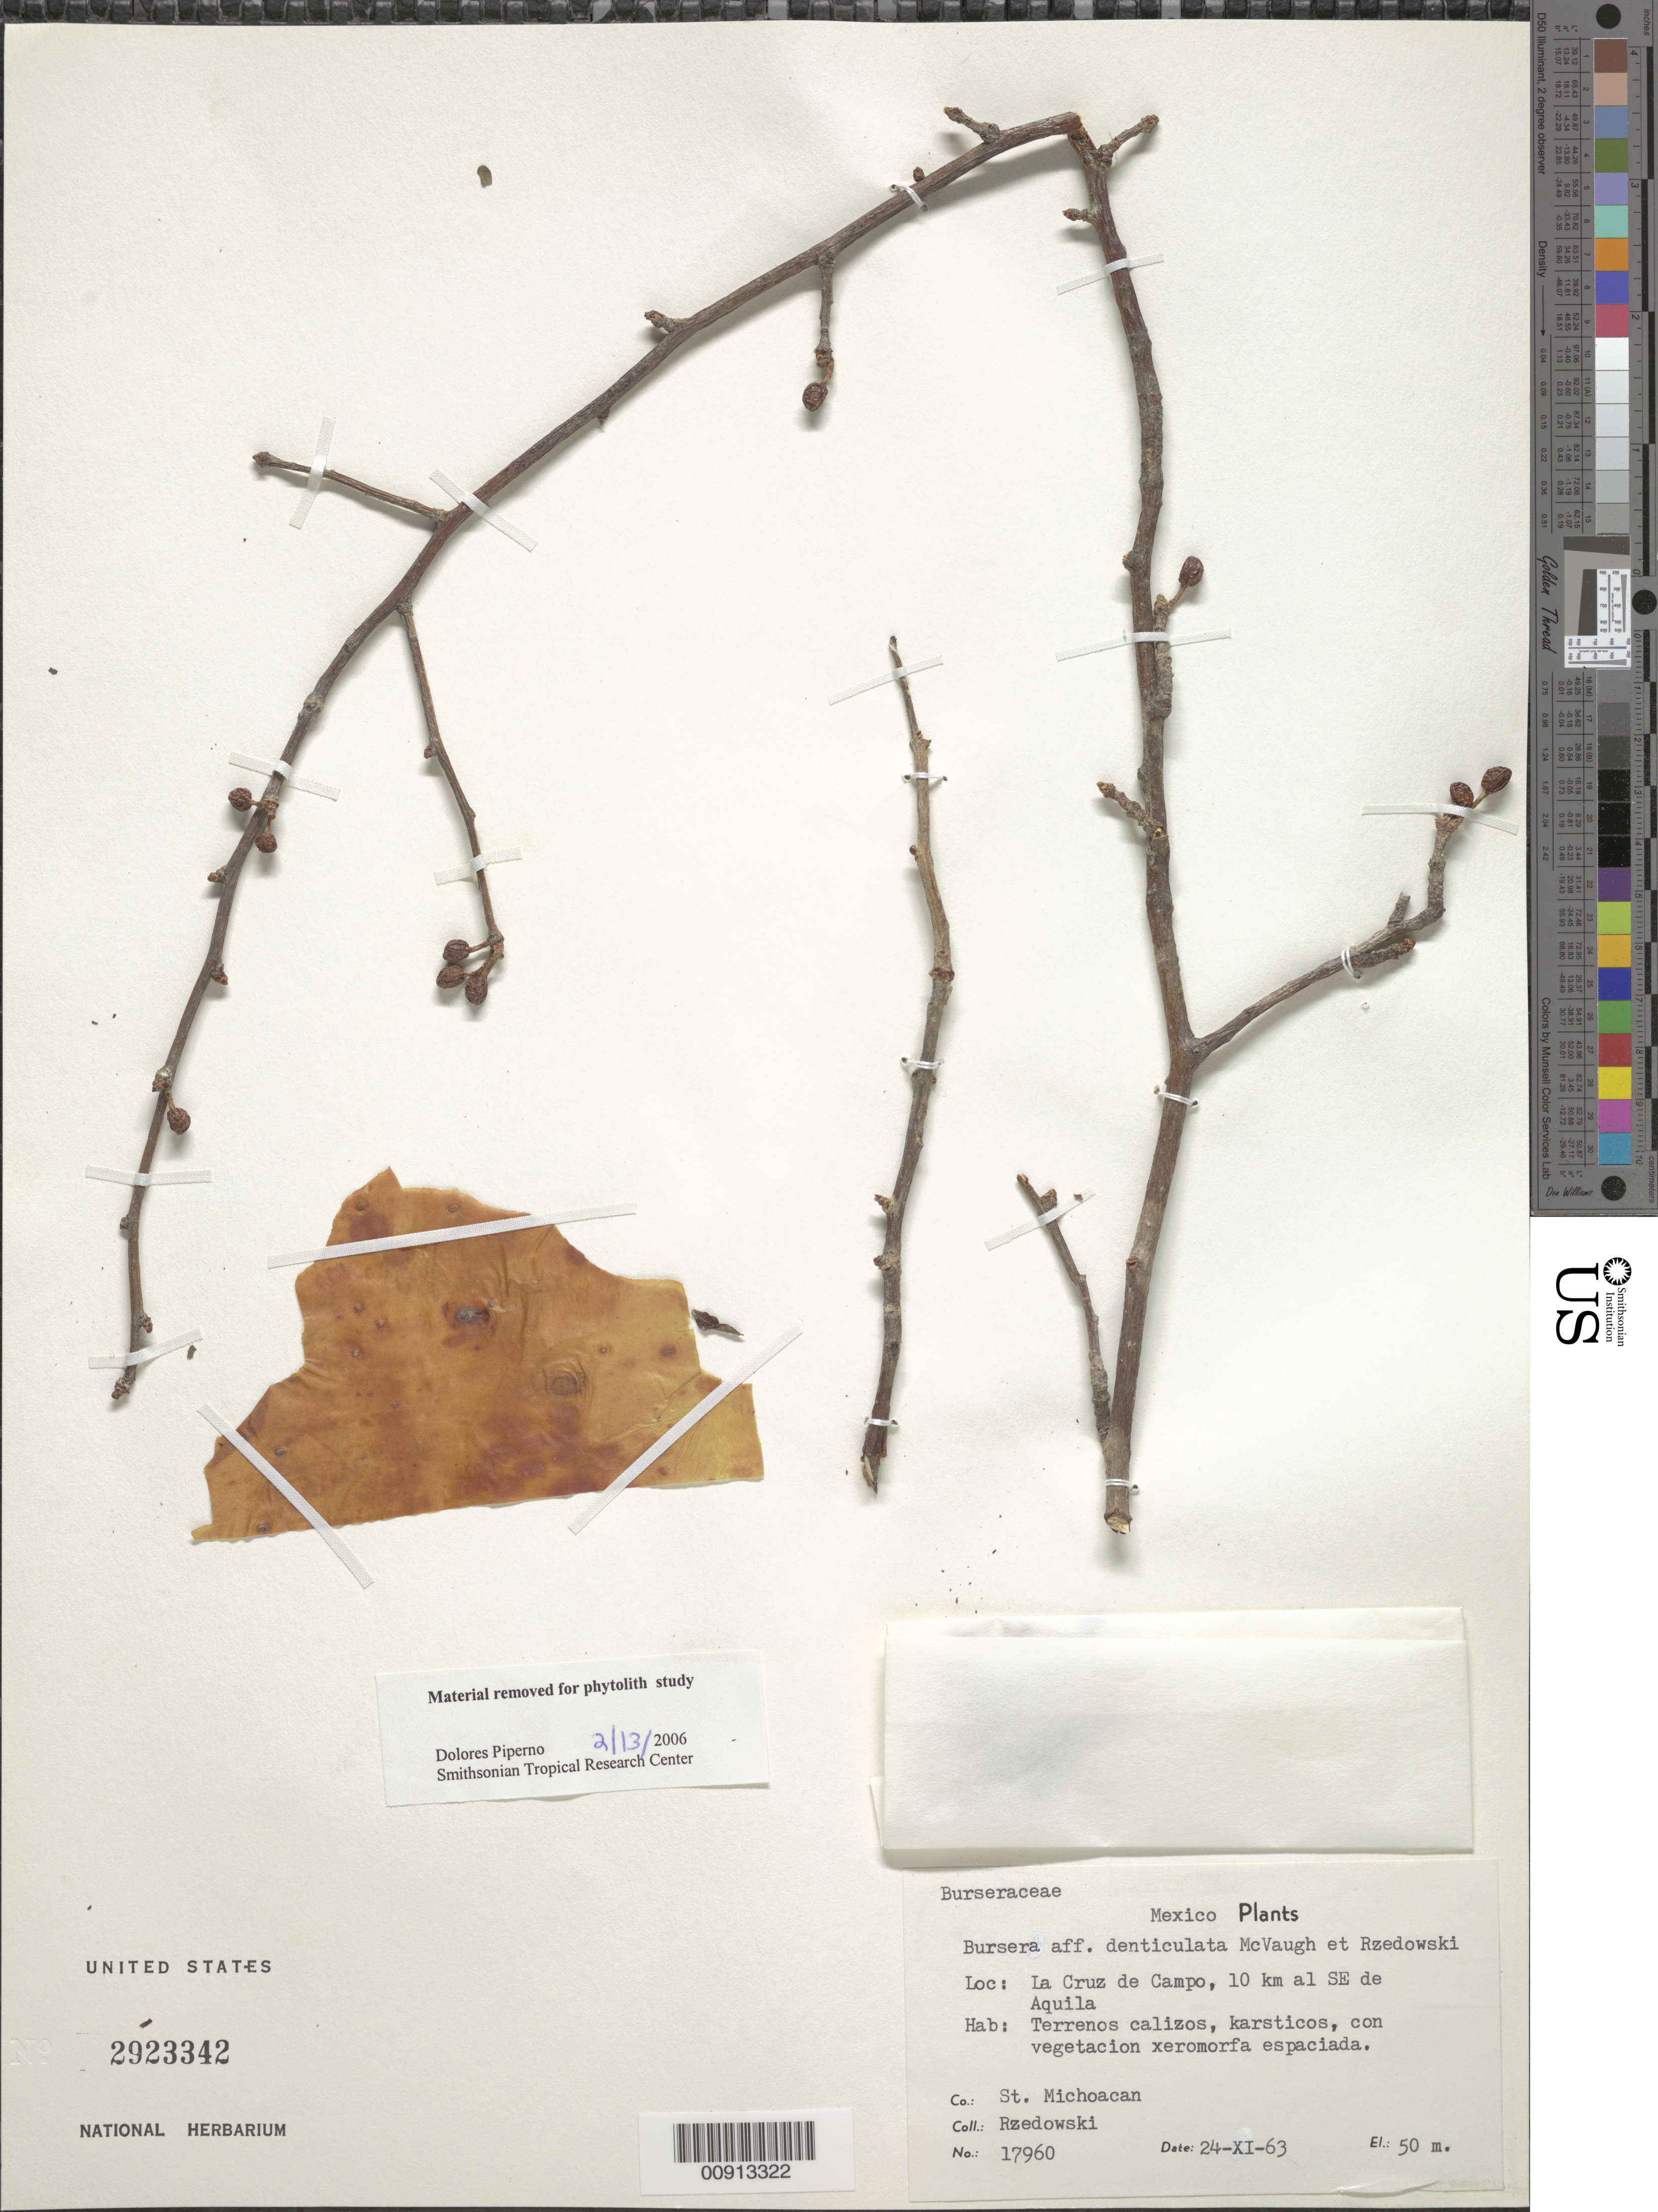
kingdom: Plantae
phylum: Tracheophyta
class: Magnoliopsida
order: Sapindales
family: Burseraceae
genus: Bursera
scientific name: Bursera denticulata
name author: McVaugh & Rzed.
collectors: J. Rzedowski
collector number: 17960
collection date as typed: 24 Nov 1963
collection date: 1963-11-24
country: Mexico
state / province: Michoacán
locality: La Cruz de Campo, 10 km al SE de Aquila, Estado Michoacán.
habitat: Terrenos calizos, karsticos, con vegetación xeromorfa espaciada.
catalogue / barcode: US 2923342